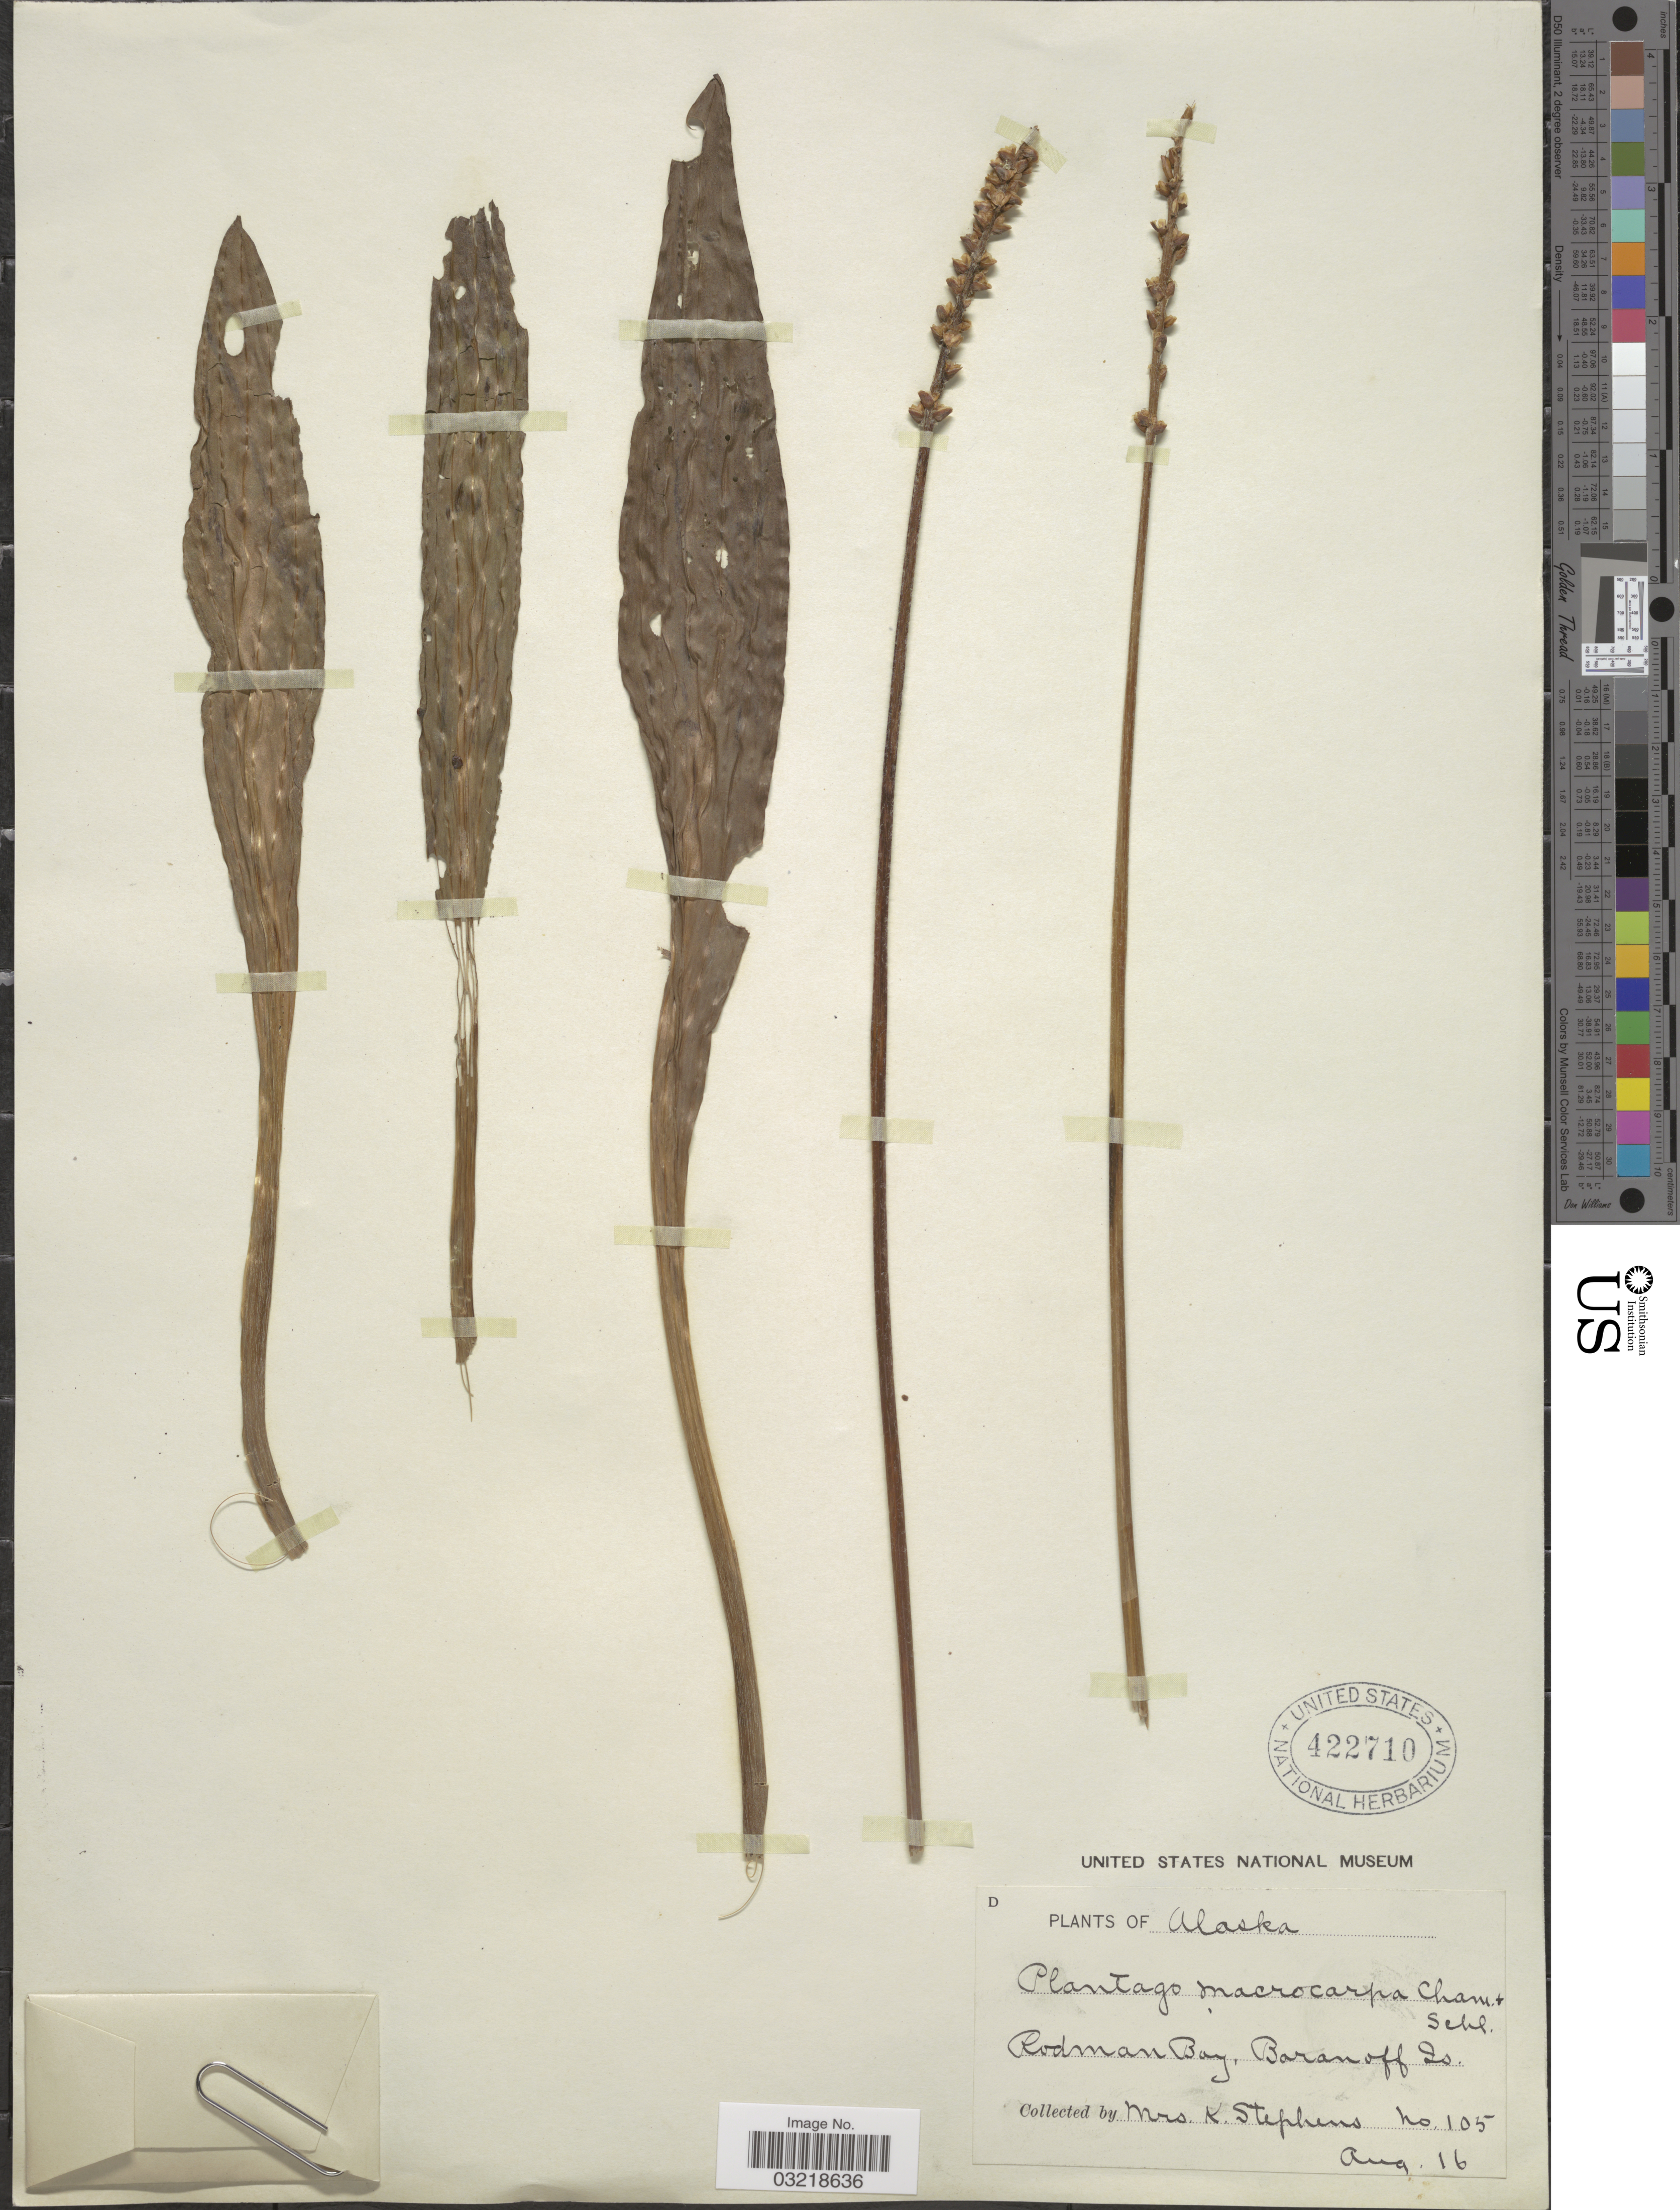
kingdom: Plantae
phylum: Tracheophyta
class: Magnoliopsida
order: Lamiales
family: Plantaginaceae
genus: Plantago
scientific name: Plantago macrocarpa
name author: Cham. & Schltdl.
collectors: K. Stephens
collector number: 105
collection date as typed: Transcribed d/m/y: /8/16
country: United States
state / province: Alaska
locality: Rodman Bay, Baranoff Is.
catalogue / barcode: US 422710